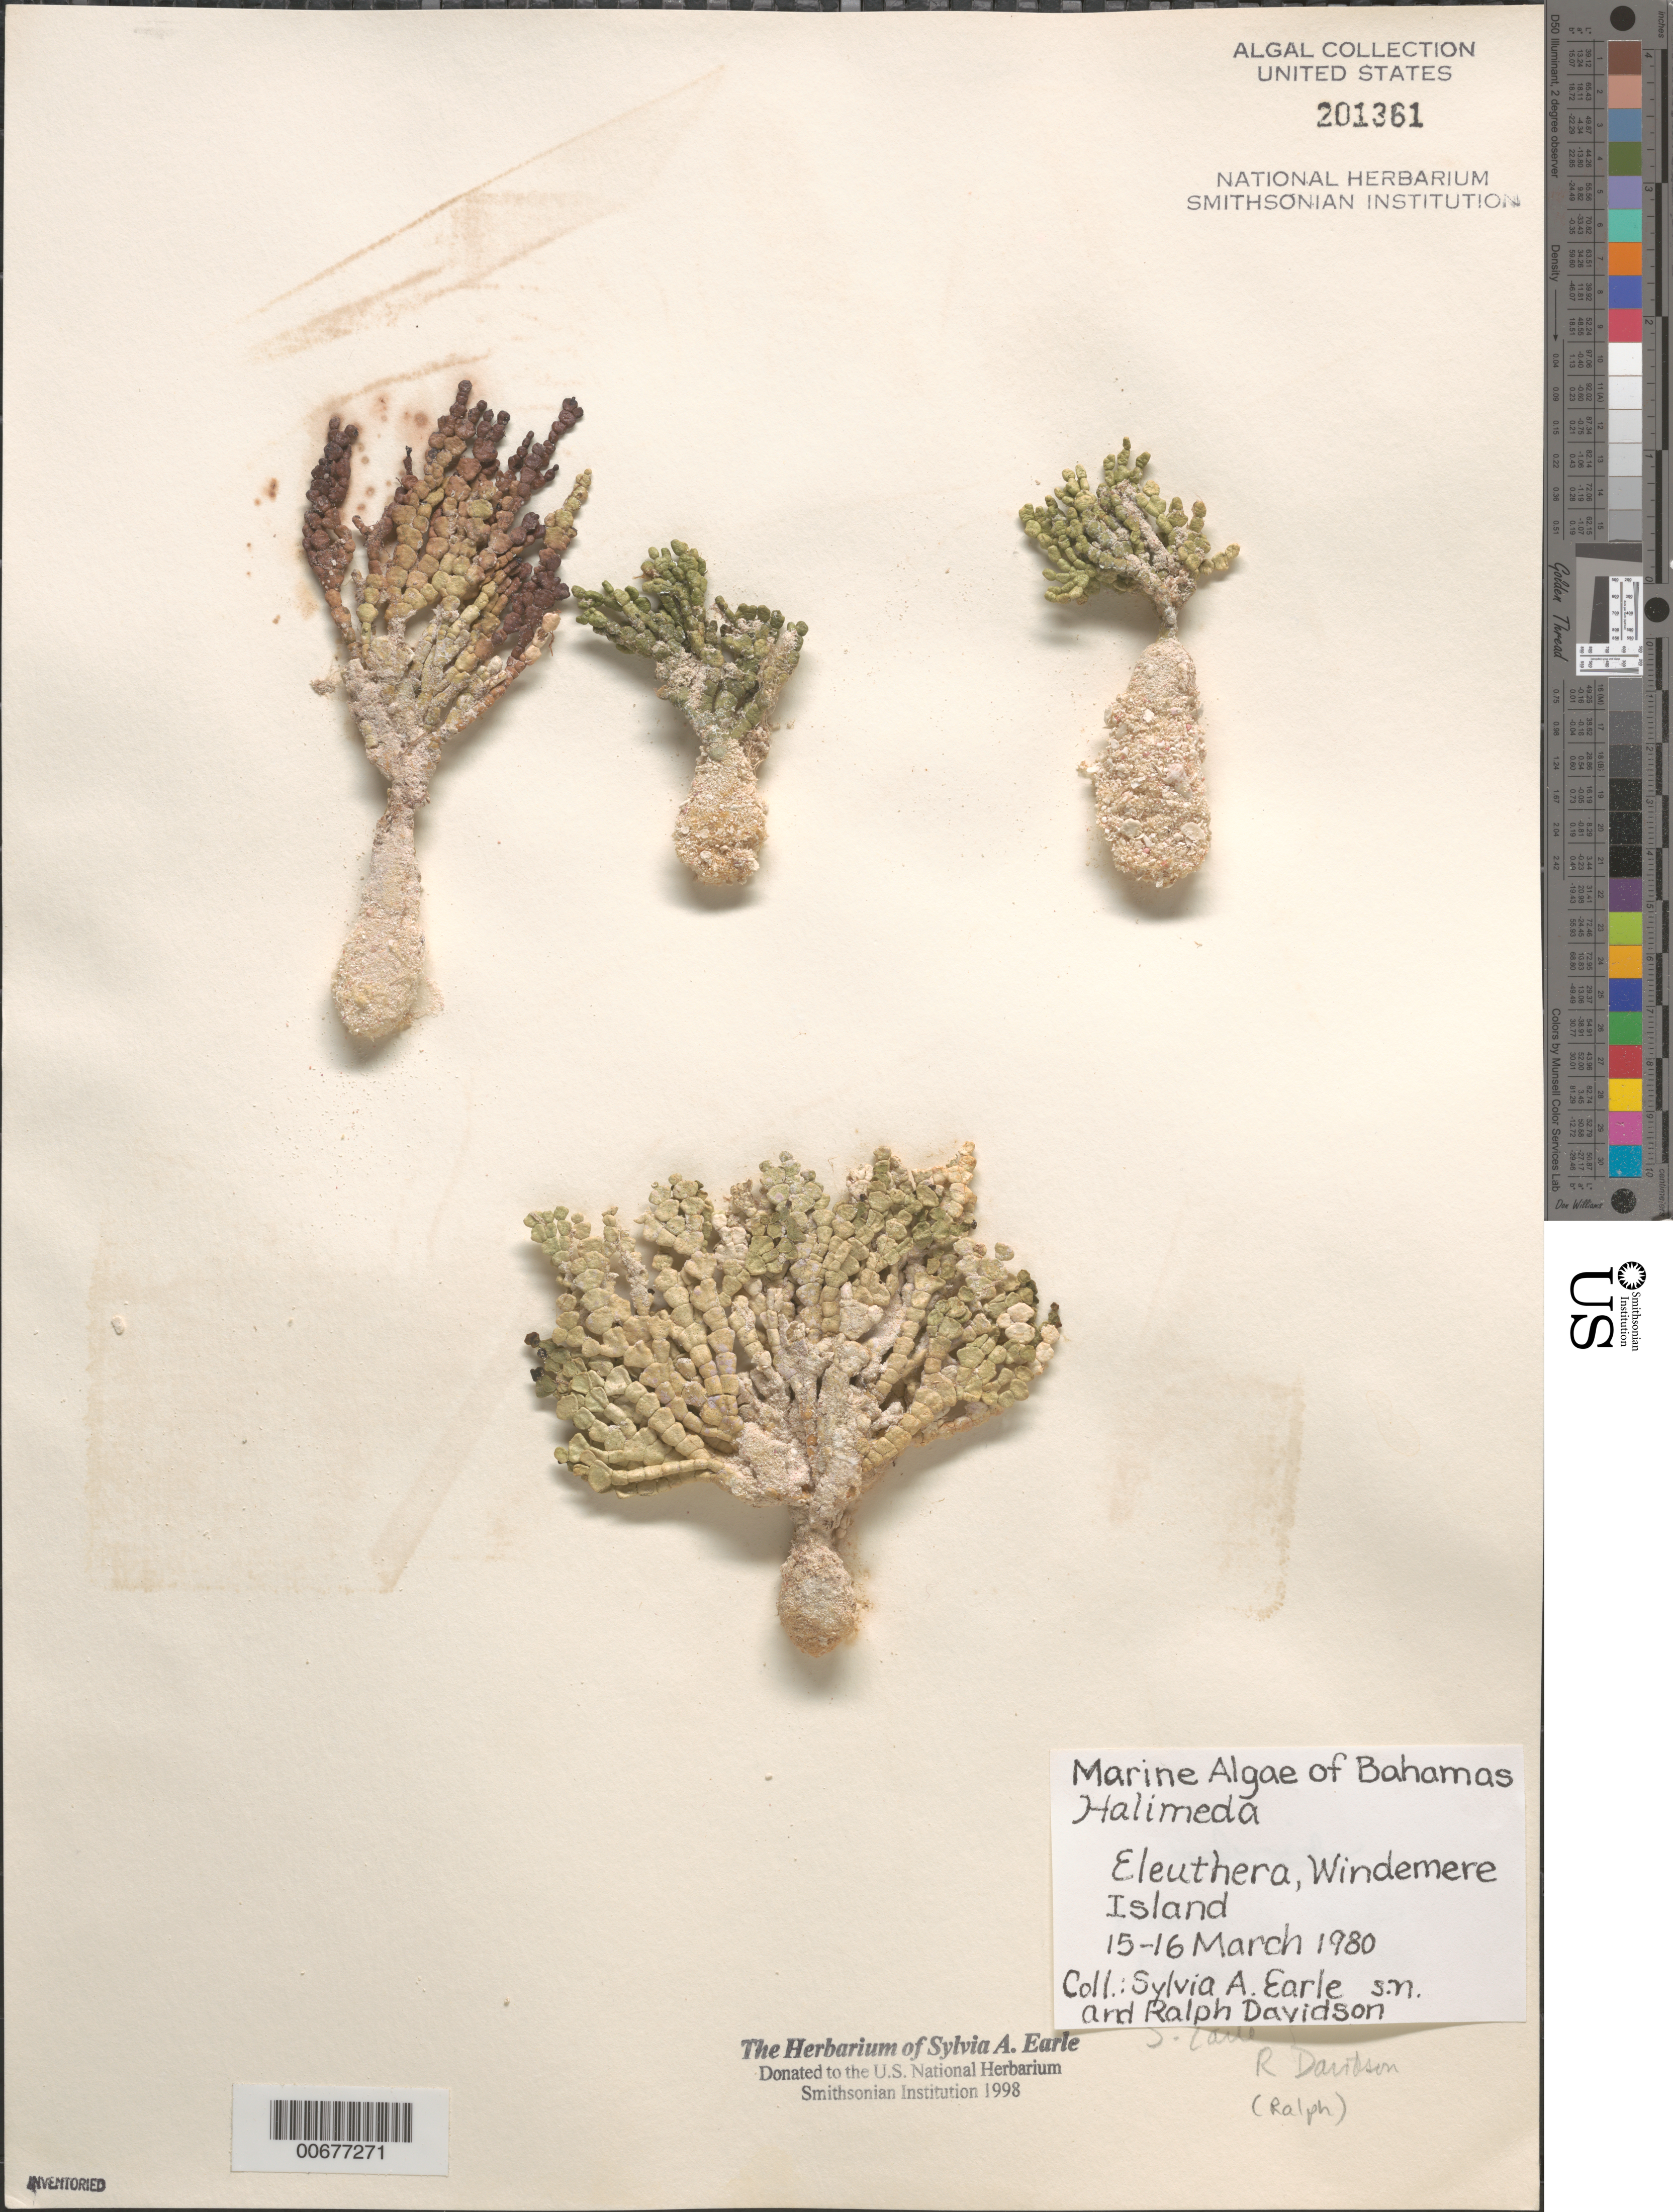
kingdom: Plantae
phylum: Chlorophyta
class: Ulvophyceae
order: Bryopsidales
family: Halimedaceae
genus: Halimeda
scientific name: Halimeda sp.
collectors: S. A. Earle & R. Davidson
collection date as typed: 15 Mar 1980 to 16 Mar 1980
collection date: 1980-03-15/1980-03-16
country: Bahamas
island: Eleuthera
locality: Windermere Island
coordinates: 25 5'N, 76 7'W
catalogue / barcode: US 201361